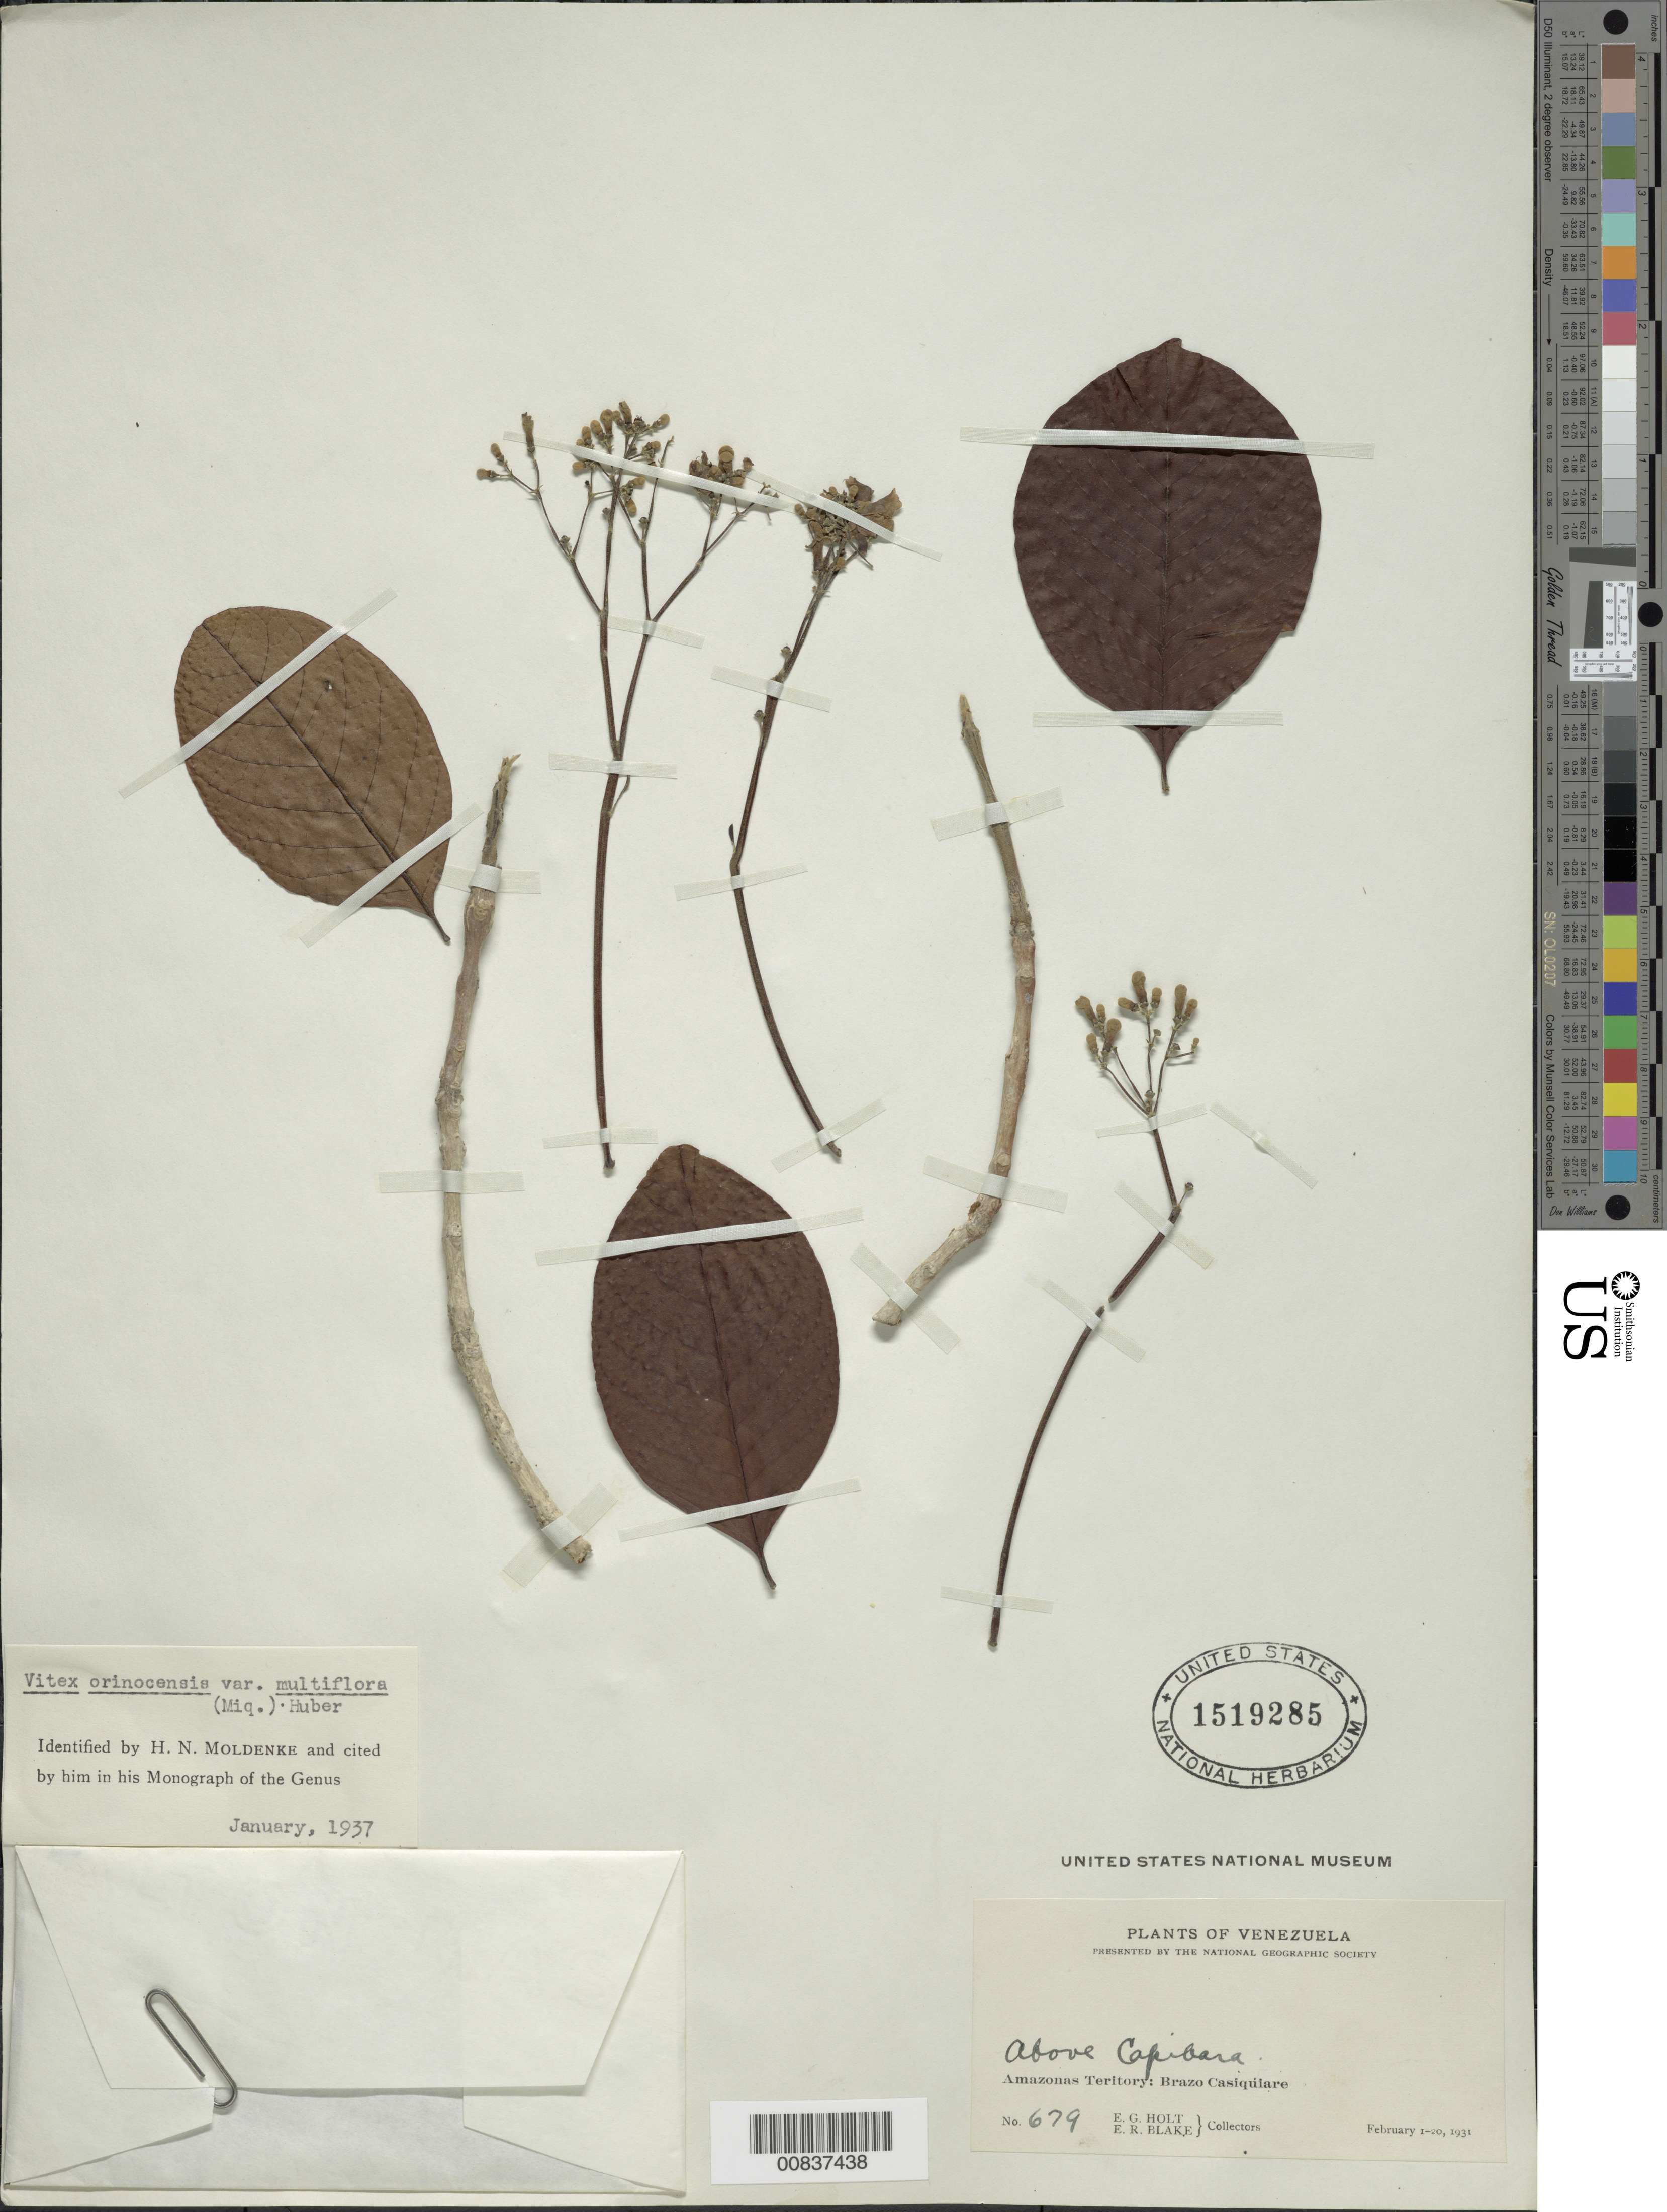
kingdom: Plantae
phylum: Tracheophyta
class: Magnoliopsida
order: Lamiales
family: Lamiaceae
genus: Vitex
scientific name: Vitex orinocensis var. multiflora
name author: (Miq.) Huber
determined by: Moldenke, H. N.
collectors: E. Holt & E. R. Blake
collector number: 679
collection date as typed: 1-Feb-31 to 20-Feb-31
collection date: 1931-02-01/1931-02-20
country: Venezuela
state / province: Amazonas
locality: Brazo Casiquiare, above Capibara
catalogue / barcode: US 1519285